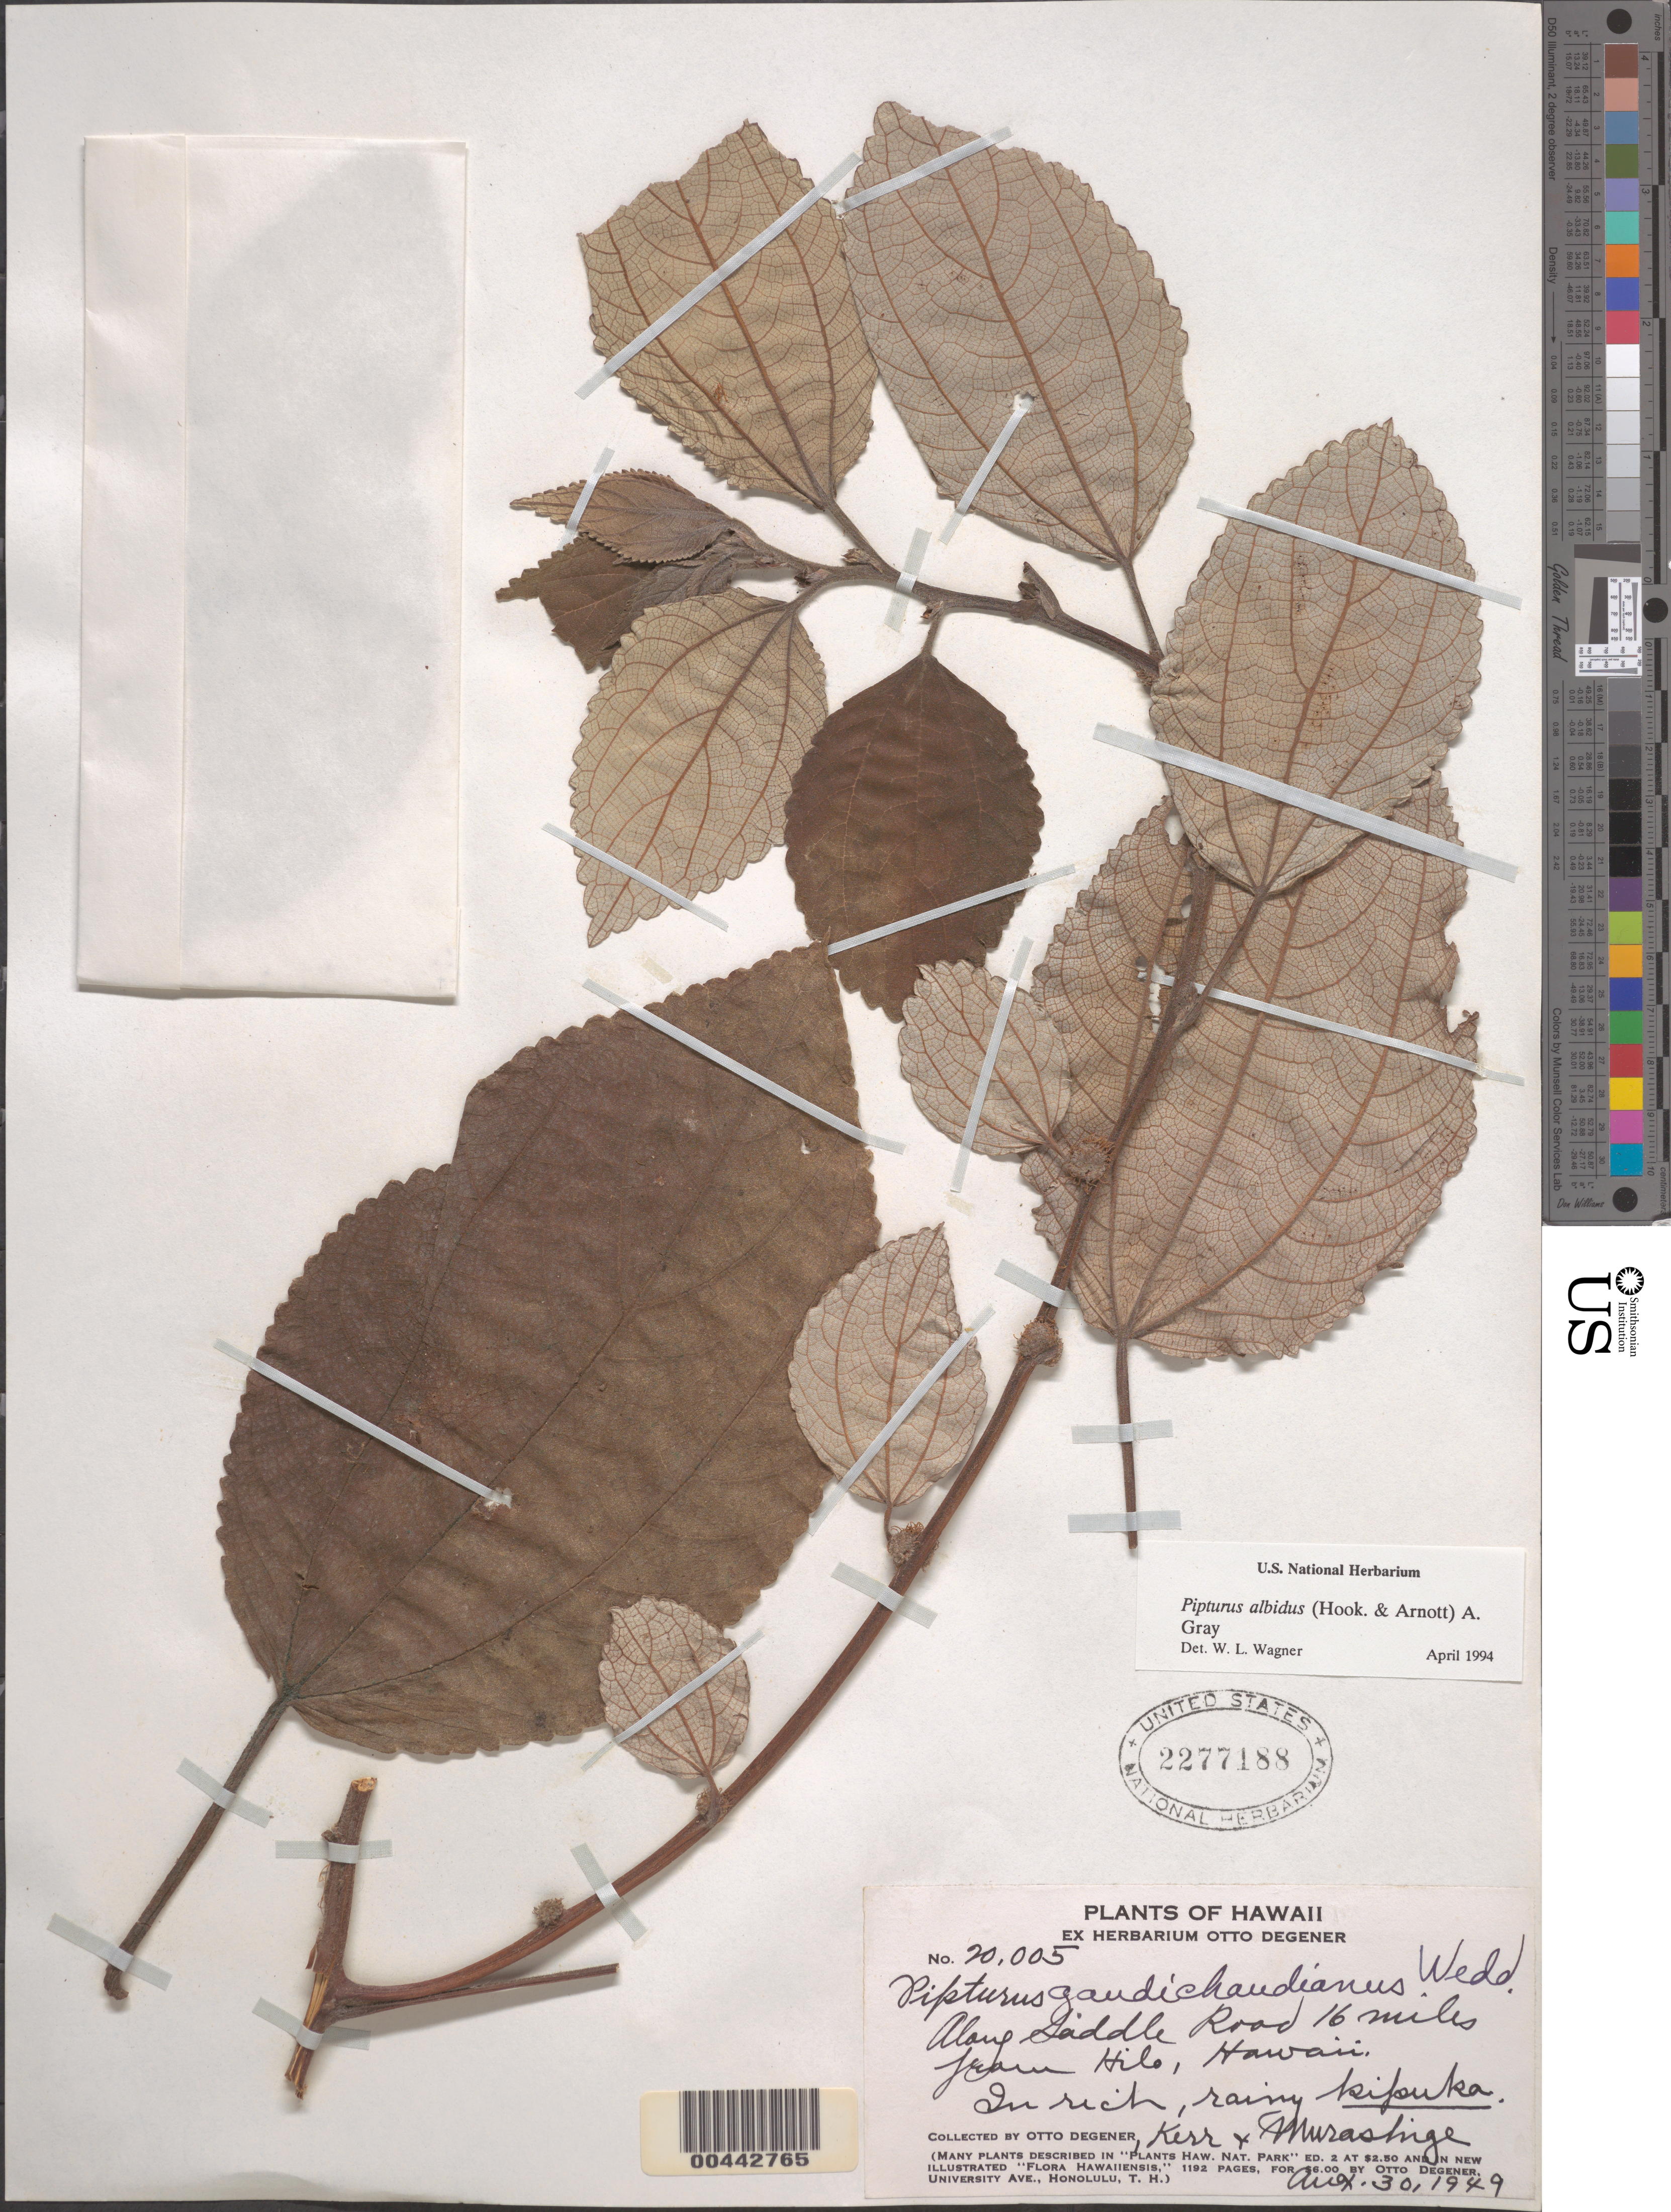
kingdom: Plantae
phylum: Tracheophyta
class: Magnoliopsida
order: Rosales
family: Urticaceae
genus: Pipturus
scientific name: Pipturus albidus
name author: (Hook. & Arn.) A. Gray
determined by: Wagner, W. L., (BOT), Smithsonian Institution - National Museum of Natural History (UNITED STATES)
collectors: O. Degener, Kerr, -- & Murashige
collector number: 20005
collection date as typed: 30 Aug 1949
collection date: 1949-08-30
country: United States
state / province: Hawaii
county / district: Hawaii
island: Hawaii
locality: Along Saddle Road 16 miles from Hilo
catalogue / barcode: US 2277188